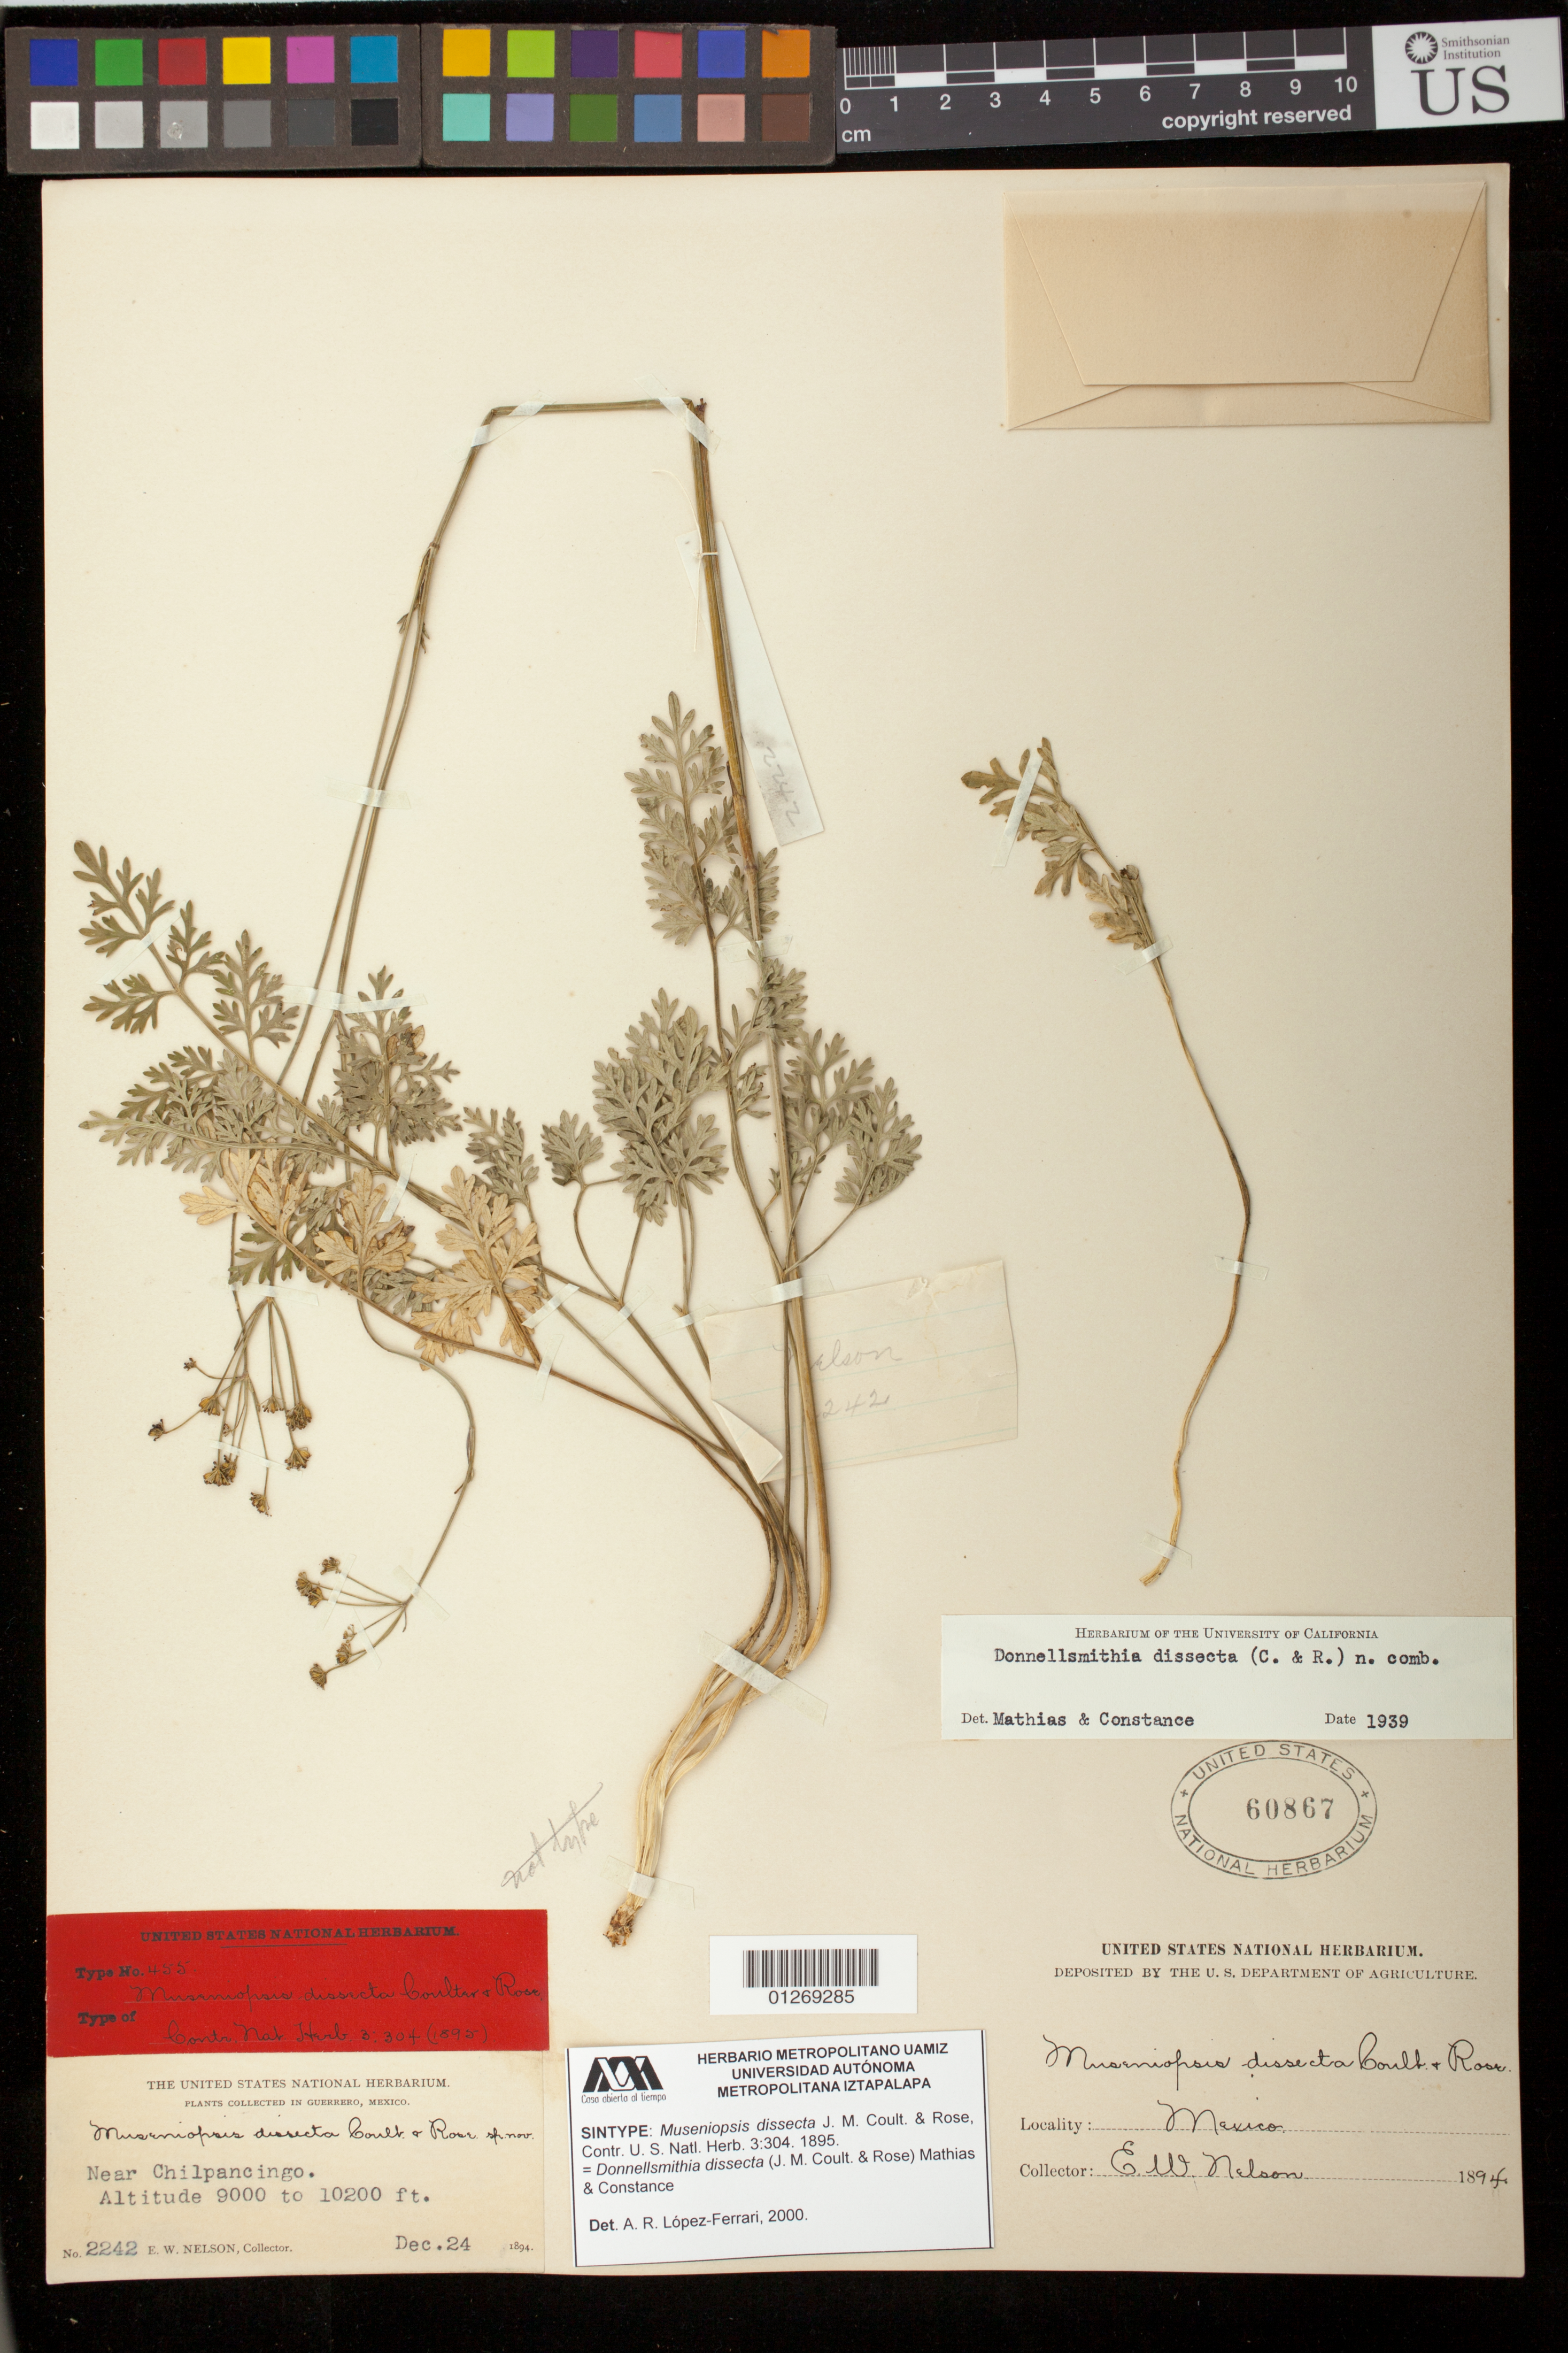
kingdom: Plantae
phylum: Tracheophyta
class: Magnoliopsida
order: Apiales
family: Apiaceae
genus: Museniopsis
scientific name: Museniopsis dissecta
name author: J.M. Coult. & Rose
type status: Syntype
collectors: E. W. Nelson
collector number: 2242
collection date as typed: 24 Dec 1894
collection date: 1894-12-24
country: Mexico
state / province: Guerrero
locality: Near Chilpancingo.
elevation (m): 2743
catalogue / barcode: US 60867